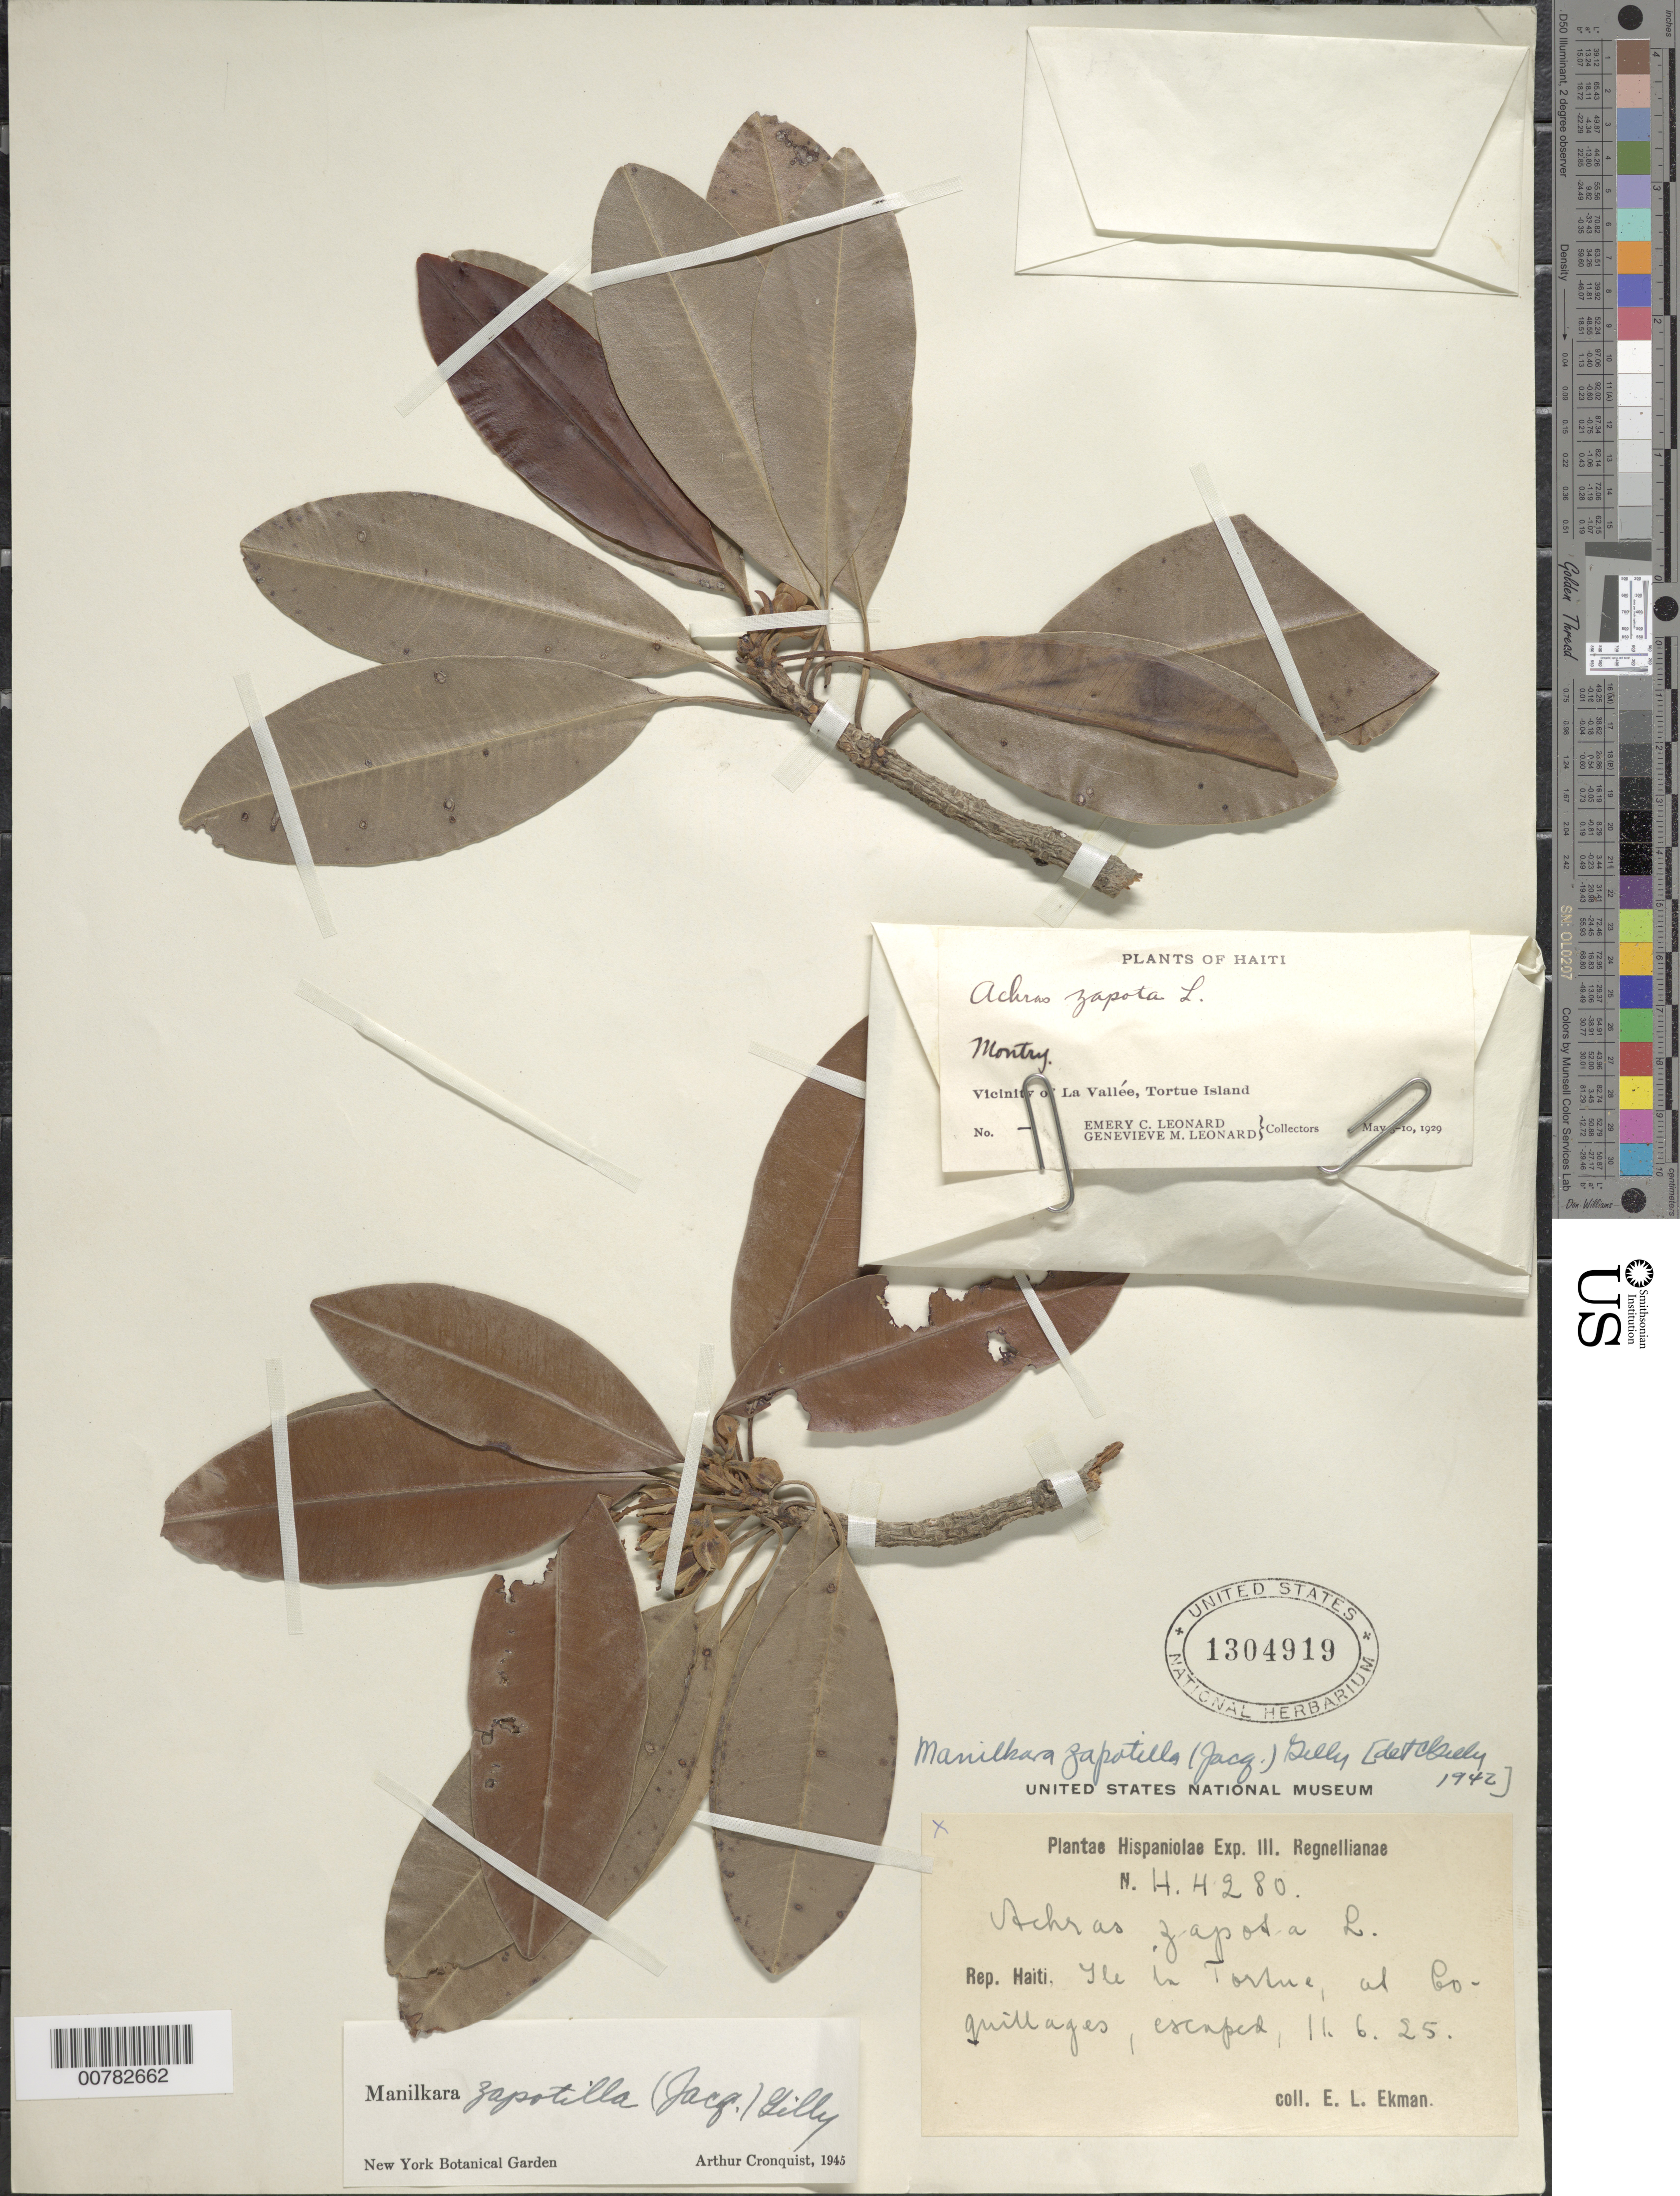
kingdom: Plantae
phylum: Tracheophyta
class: Magnoliopsida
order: Ericales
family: Sapotaceae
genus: Manilkara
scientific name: Manilkara zapota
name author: (L.) P. Royen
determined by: Cronquist, A. J.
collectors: E. L. Ekman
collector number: H 4280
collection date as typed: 11 Jun 1925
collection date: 1925-06-11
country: Haiti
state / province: Nord-Óuest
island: Île de la Tortue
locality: Ile la Tortue, at Coquillages, "escaped".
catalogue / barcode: US 1304919